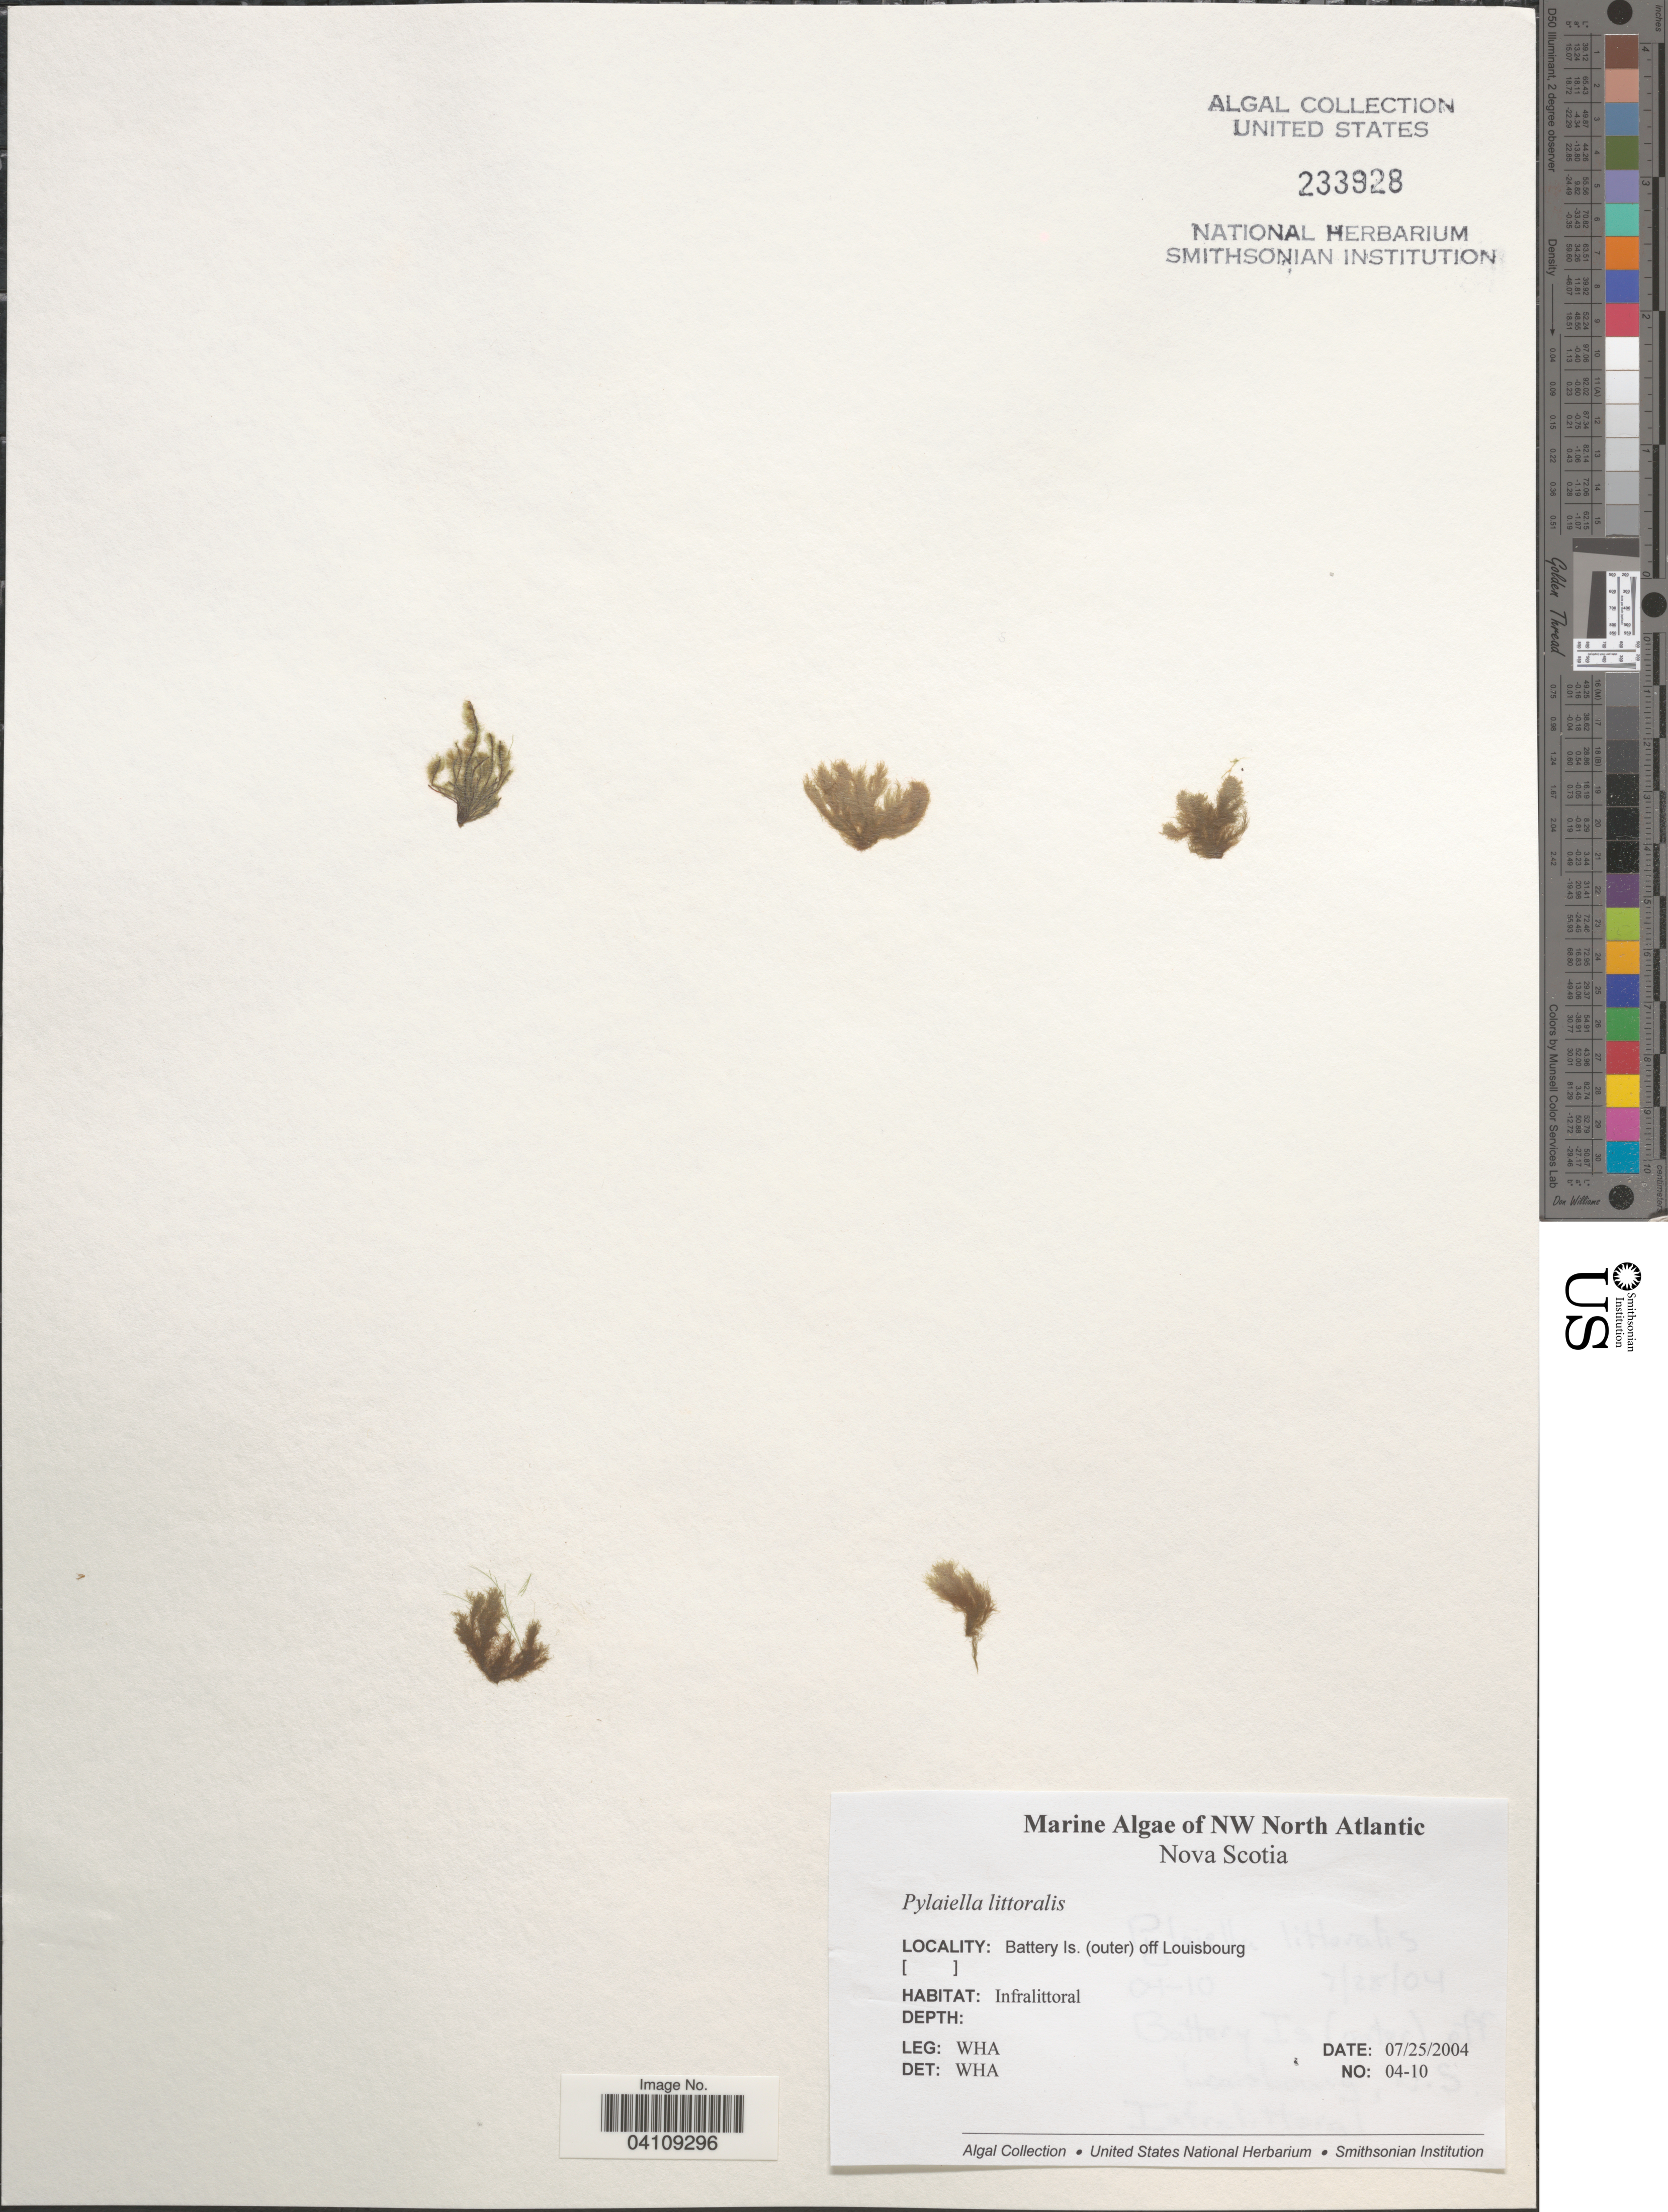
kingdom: Chromista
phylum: Ochrophyta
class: Phaeophyceae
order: Ectocarpales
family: Acinetosporaceae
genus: Pylaiella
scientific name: Pylaiella littoralis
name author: (L.) Kjellman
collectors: W. H. Adey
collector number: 04-10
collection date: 2004-07-25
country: Canada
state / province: Nova Scotia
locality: NW North Atlantic. Battery Is. (outer) off Louisbourg.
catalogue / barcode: US 233928